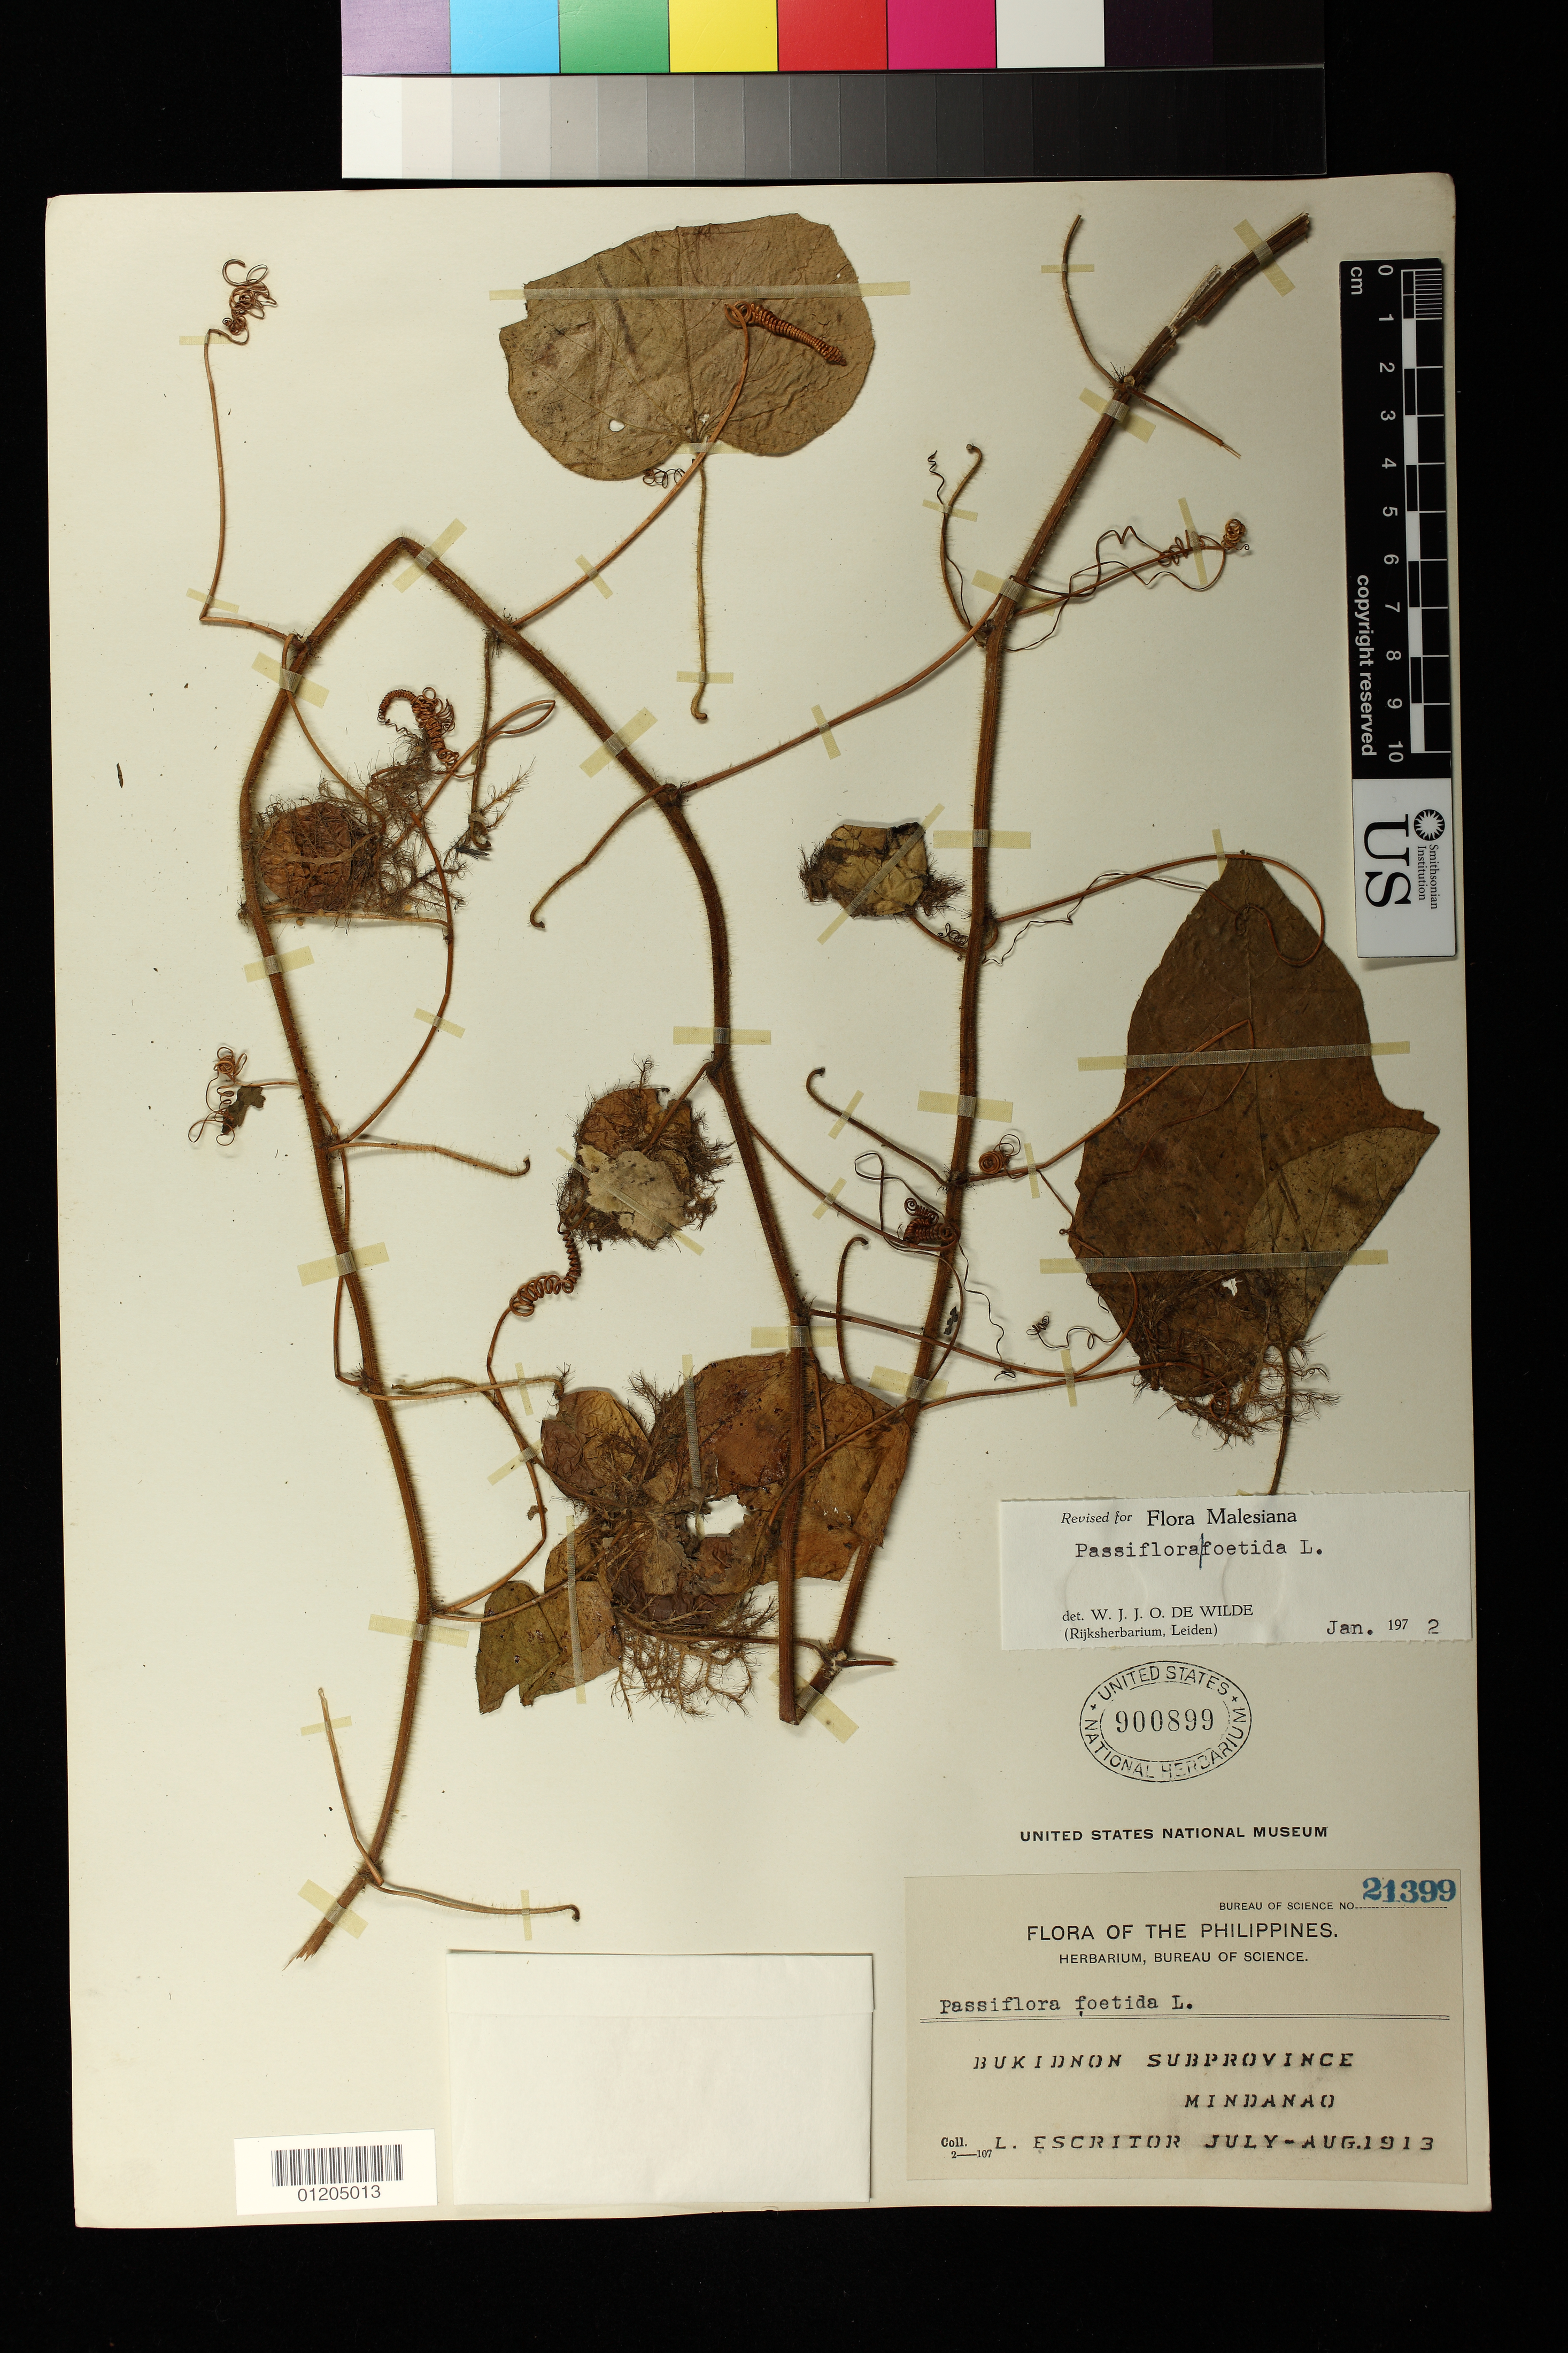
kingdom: Plantae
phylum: Tracheophyta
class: Magnoliopsida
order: Malpighiales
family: Passifloraceae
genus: Passiflora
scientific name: Passiflora foetida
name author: L.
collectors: L. Escritor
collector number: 2-107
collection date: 1913-07-01/1913-08-01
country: Philippines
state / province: Northern Mindanao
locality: Bukidnon Subprovince.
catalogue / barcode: US 900899